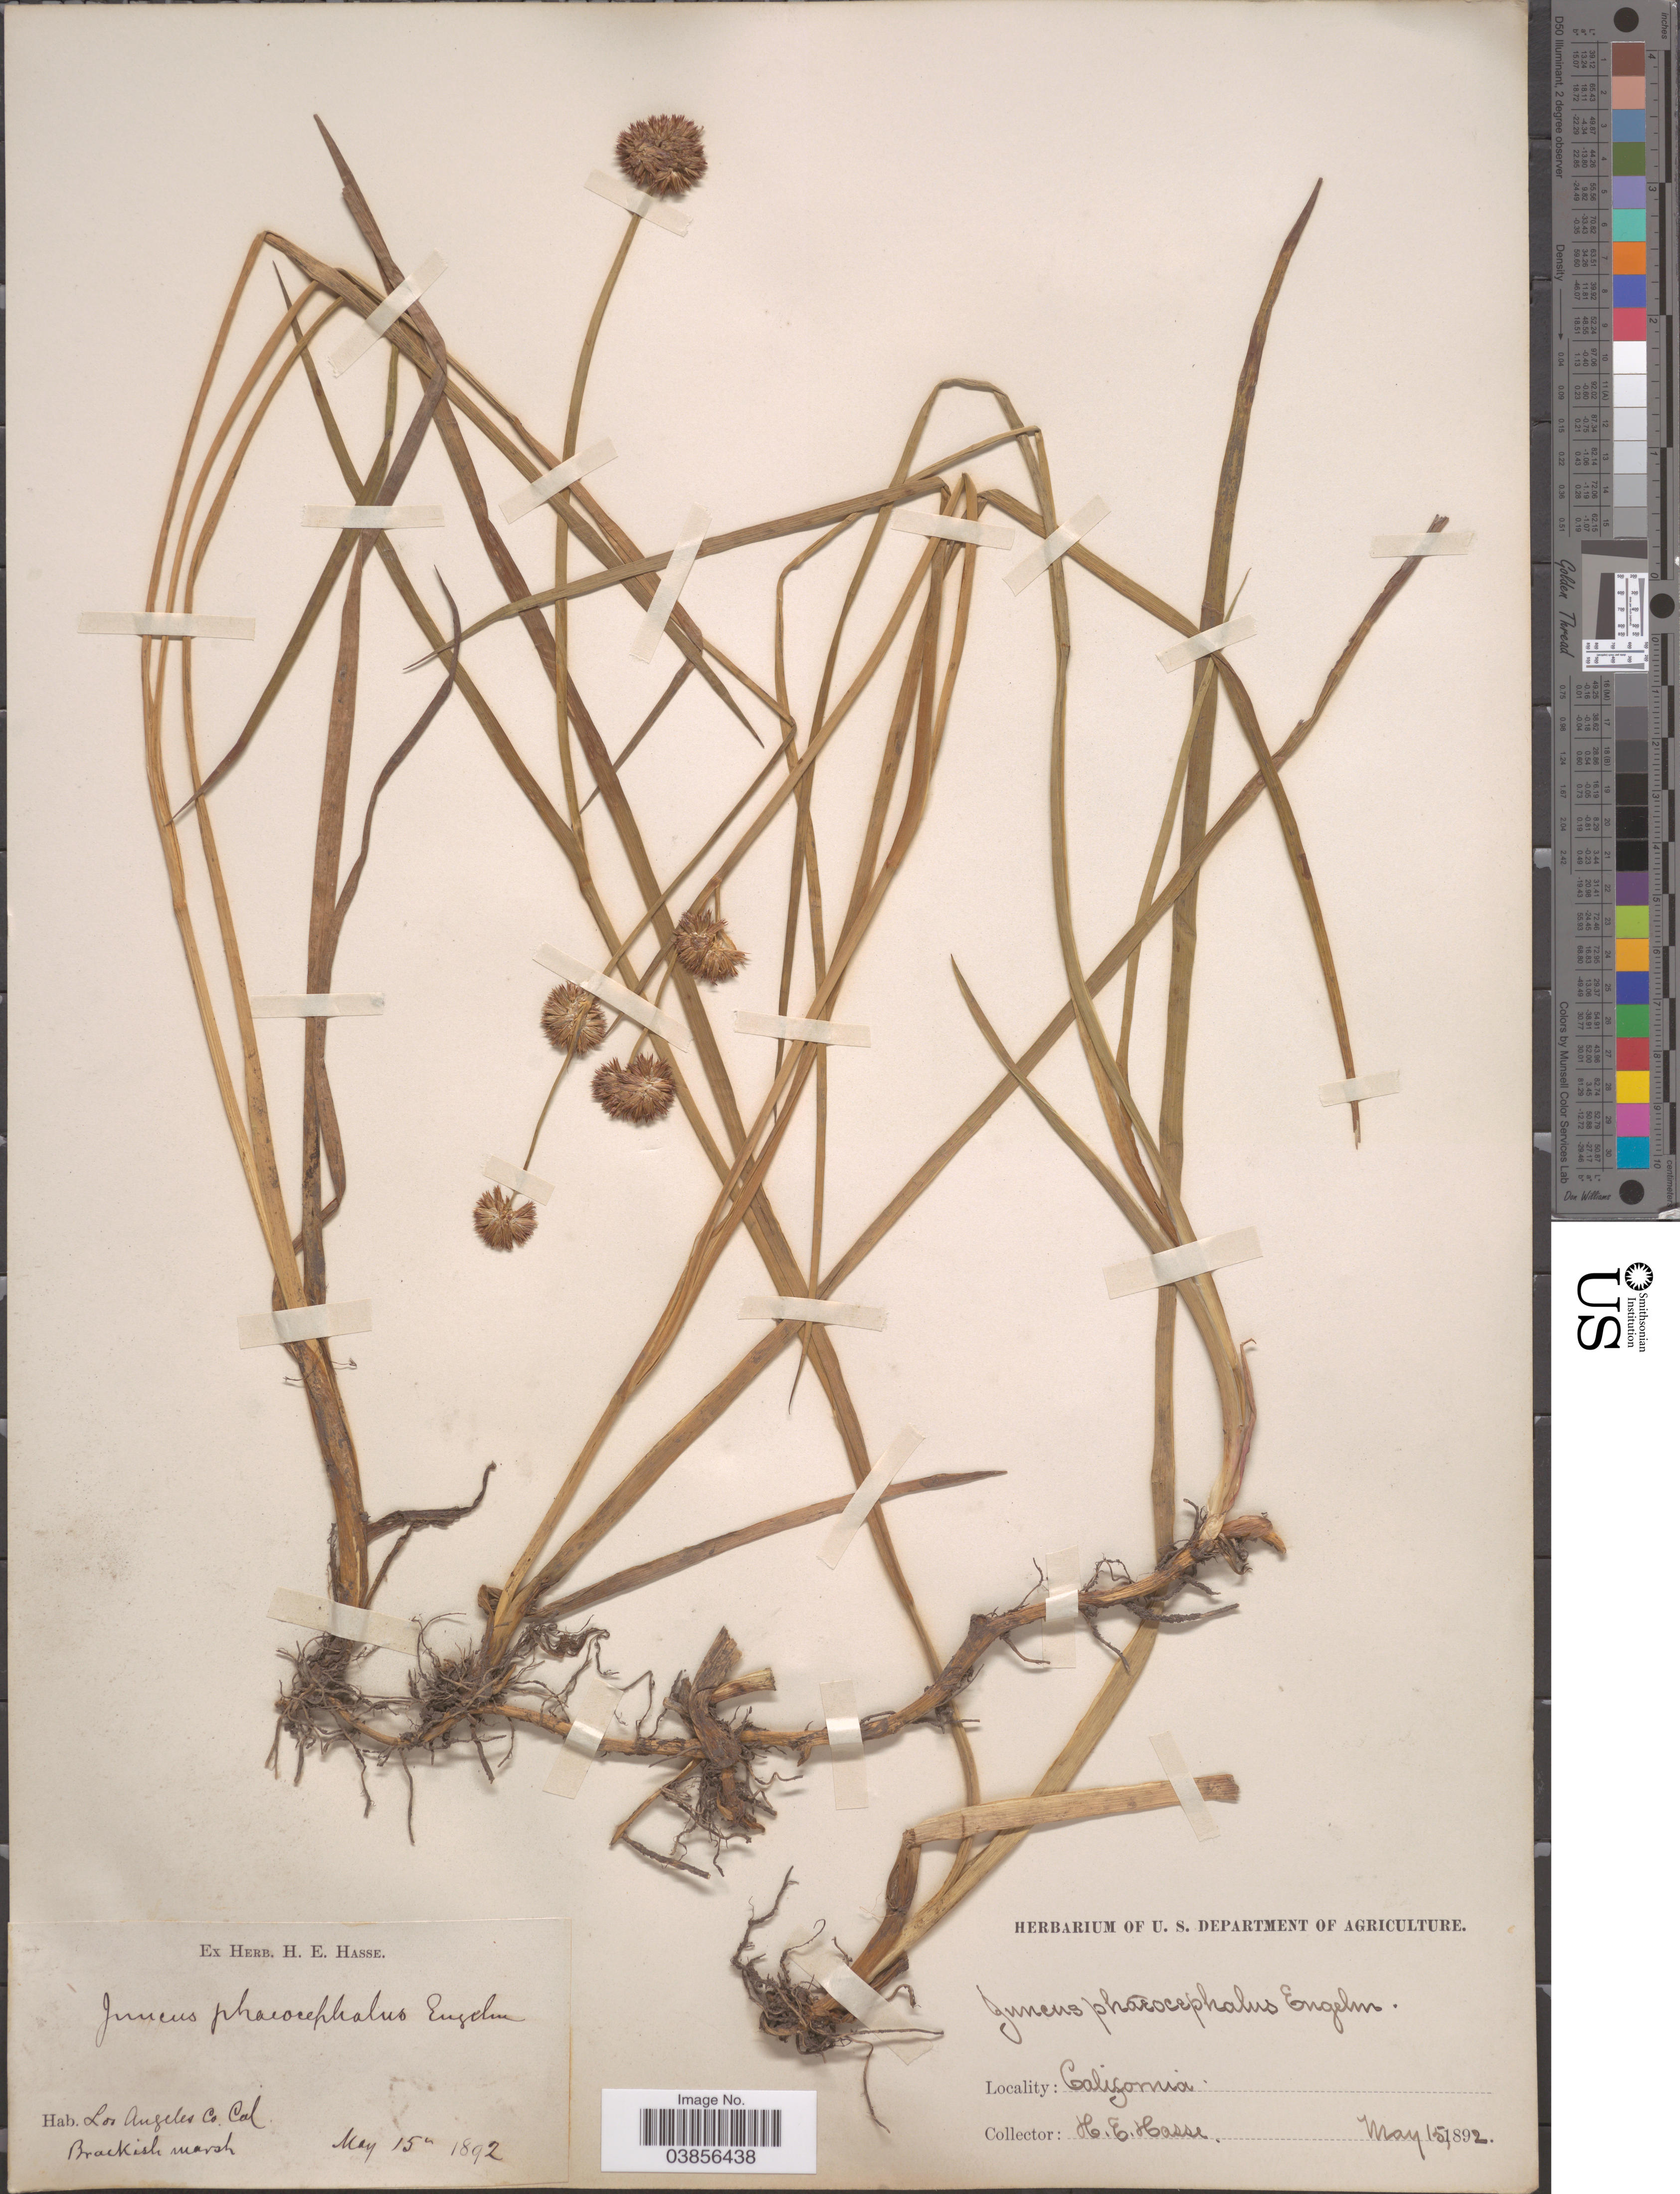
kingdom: Plantae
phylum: Tracheophyta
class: Liliopsida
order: Poales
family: Juncaceae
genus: Juncus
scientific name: Juncus phaeocephalus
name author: Engelm.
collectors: H. E. Hasse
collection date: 1892-05-15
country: United States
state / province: California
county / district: Los Angeles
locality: Los Angeles Co.